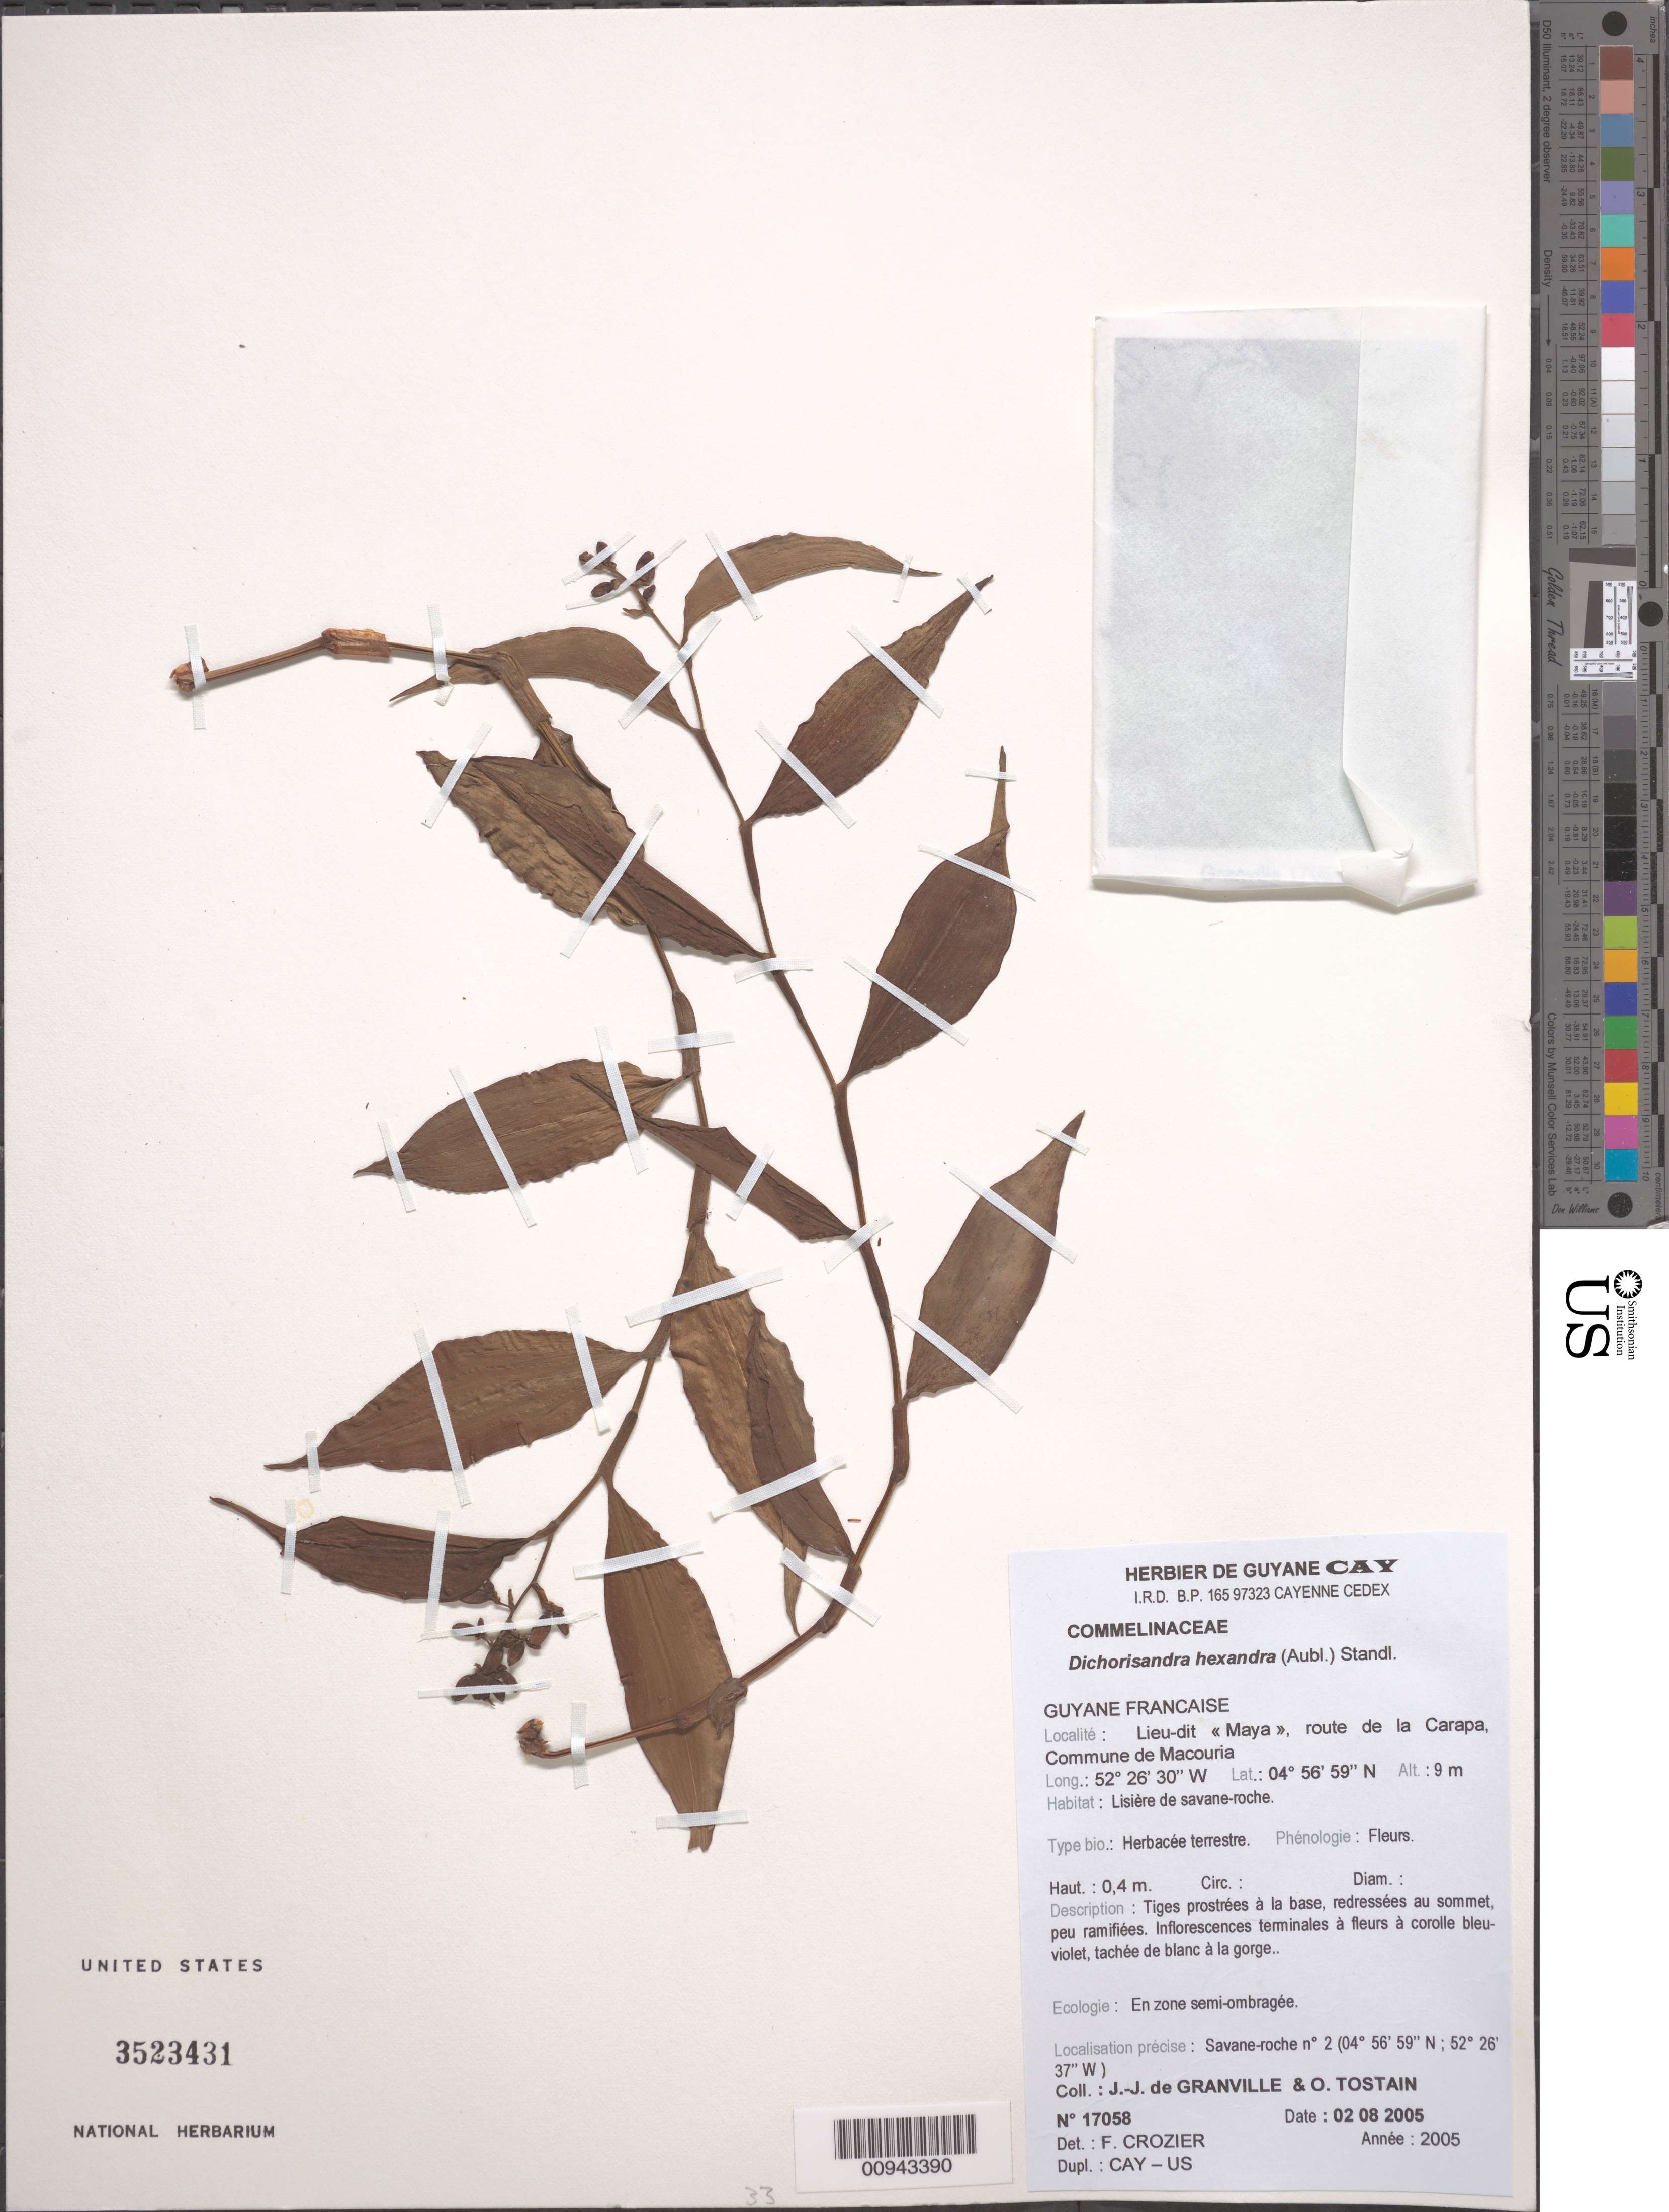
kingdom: Plantae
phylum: Tracheophyta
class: Liliopsida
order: Commelinales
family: Commelinaceae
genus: Dichorisandra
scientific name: Dichorisandra hexandra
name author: (Aubl.) Standl.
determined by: Crozier, F.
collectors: J.-J. de Granville & O. Tostain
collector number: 17058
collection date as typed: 2-Aug-05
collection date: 2005-08-02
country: French Guiana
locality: Lieu-dit "Maya", rout de la Carapa, Commune de Macouria; Savane-roche nº2 (4º56'59"N, 52º26'37"W)_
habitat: Lisiere de savane-roche. En zone semi-ombragee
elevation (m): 9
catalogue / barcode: US 3523431